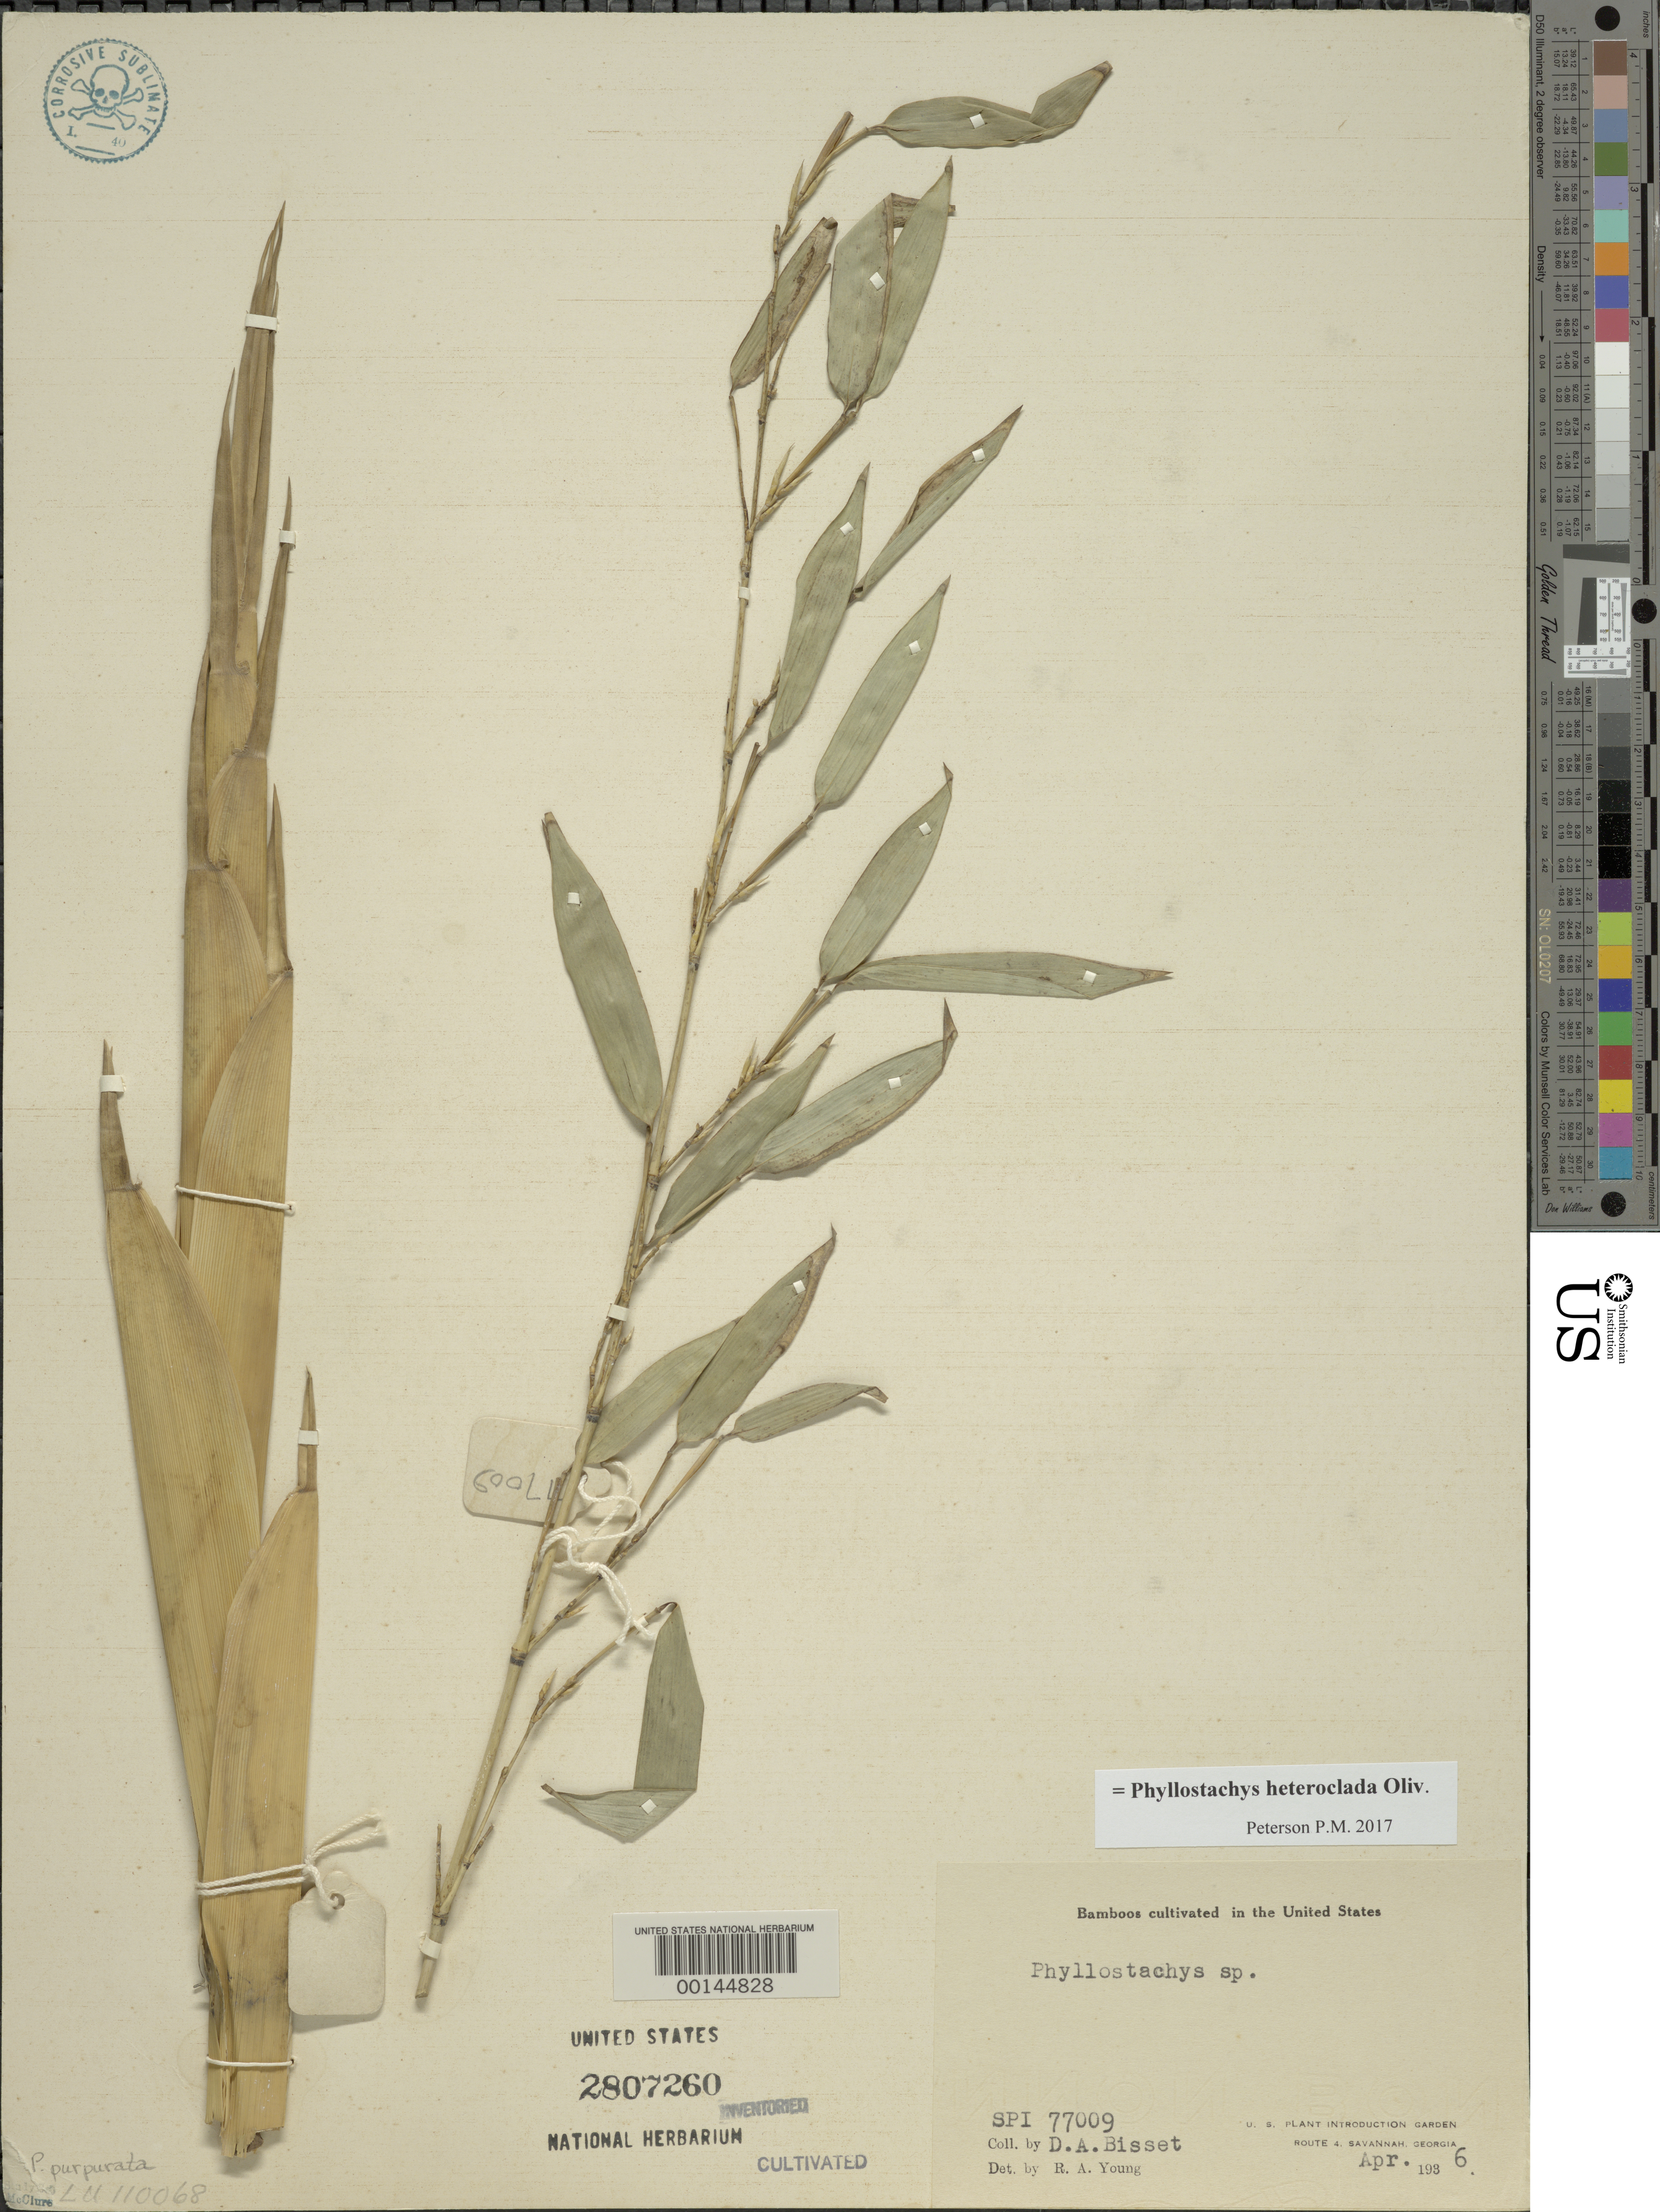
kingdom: Plantae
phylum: Tracheophyta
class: Liliopsida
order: Poales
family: Poaceae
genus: Phyllostachys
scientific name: Phyllostachys heteroclada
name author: Oliv.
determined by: Poaceae Reorganization Project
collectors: D. Bisset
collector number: SPI 77009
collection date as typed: Apr 1936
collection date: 1936-04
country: United States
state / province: Georgia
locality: Savannah, p.i. garden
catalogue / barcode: US 2807260